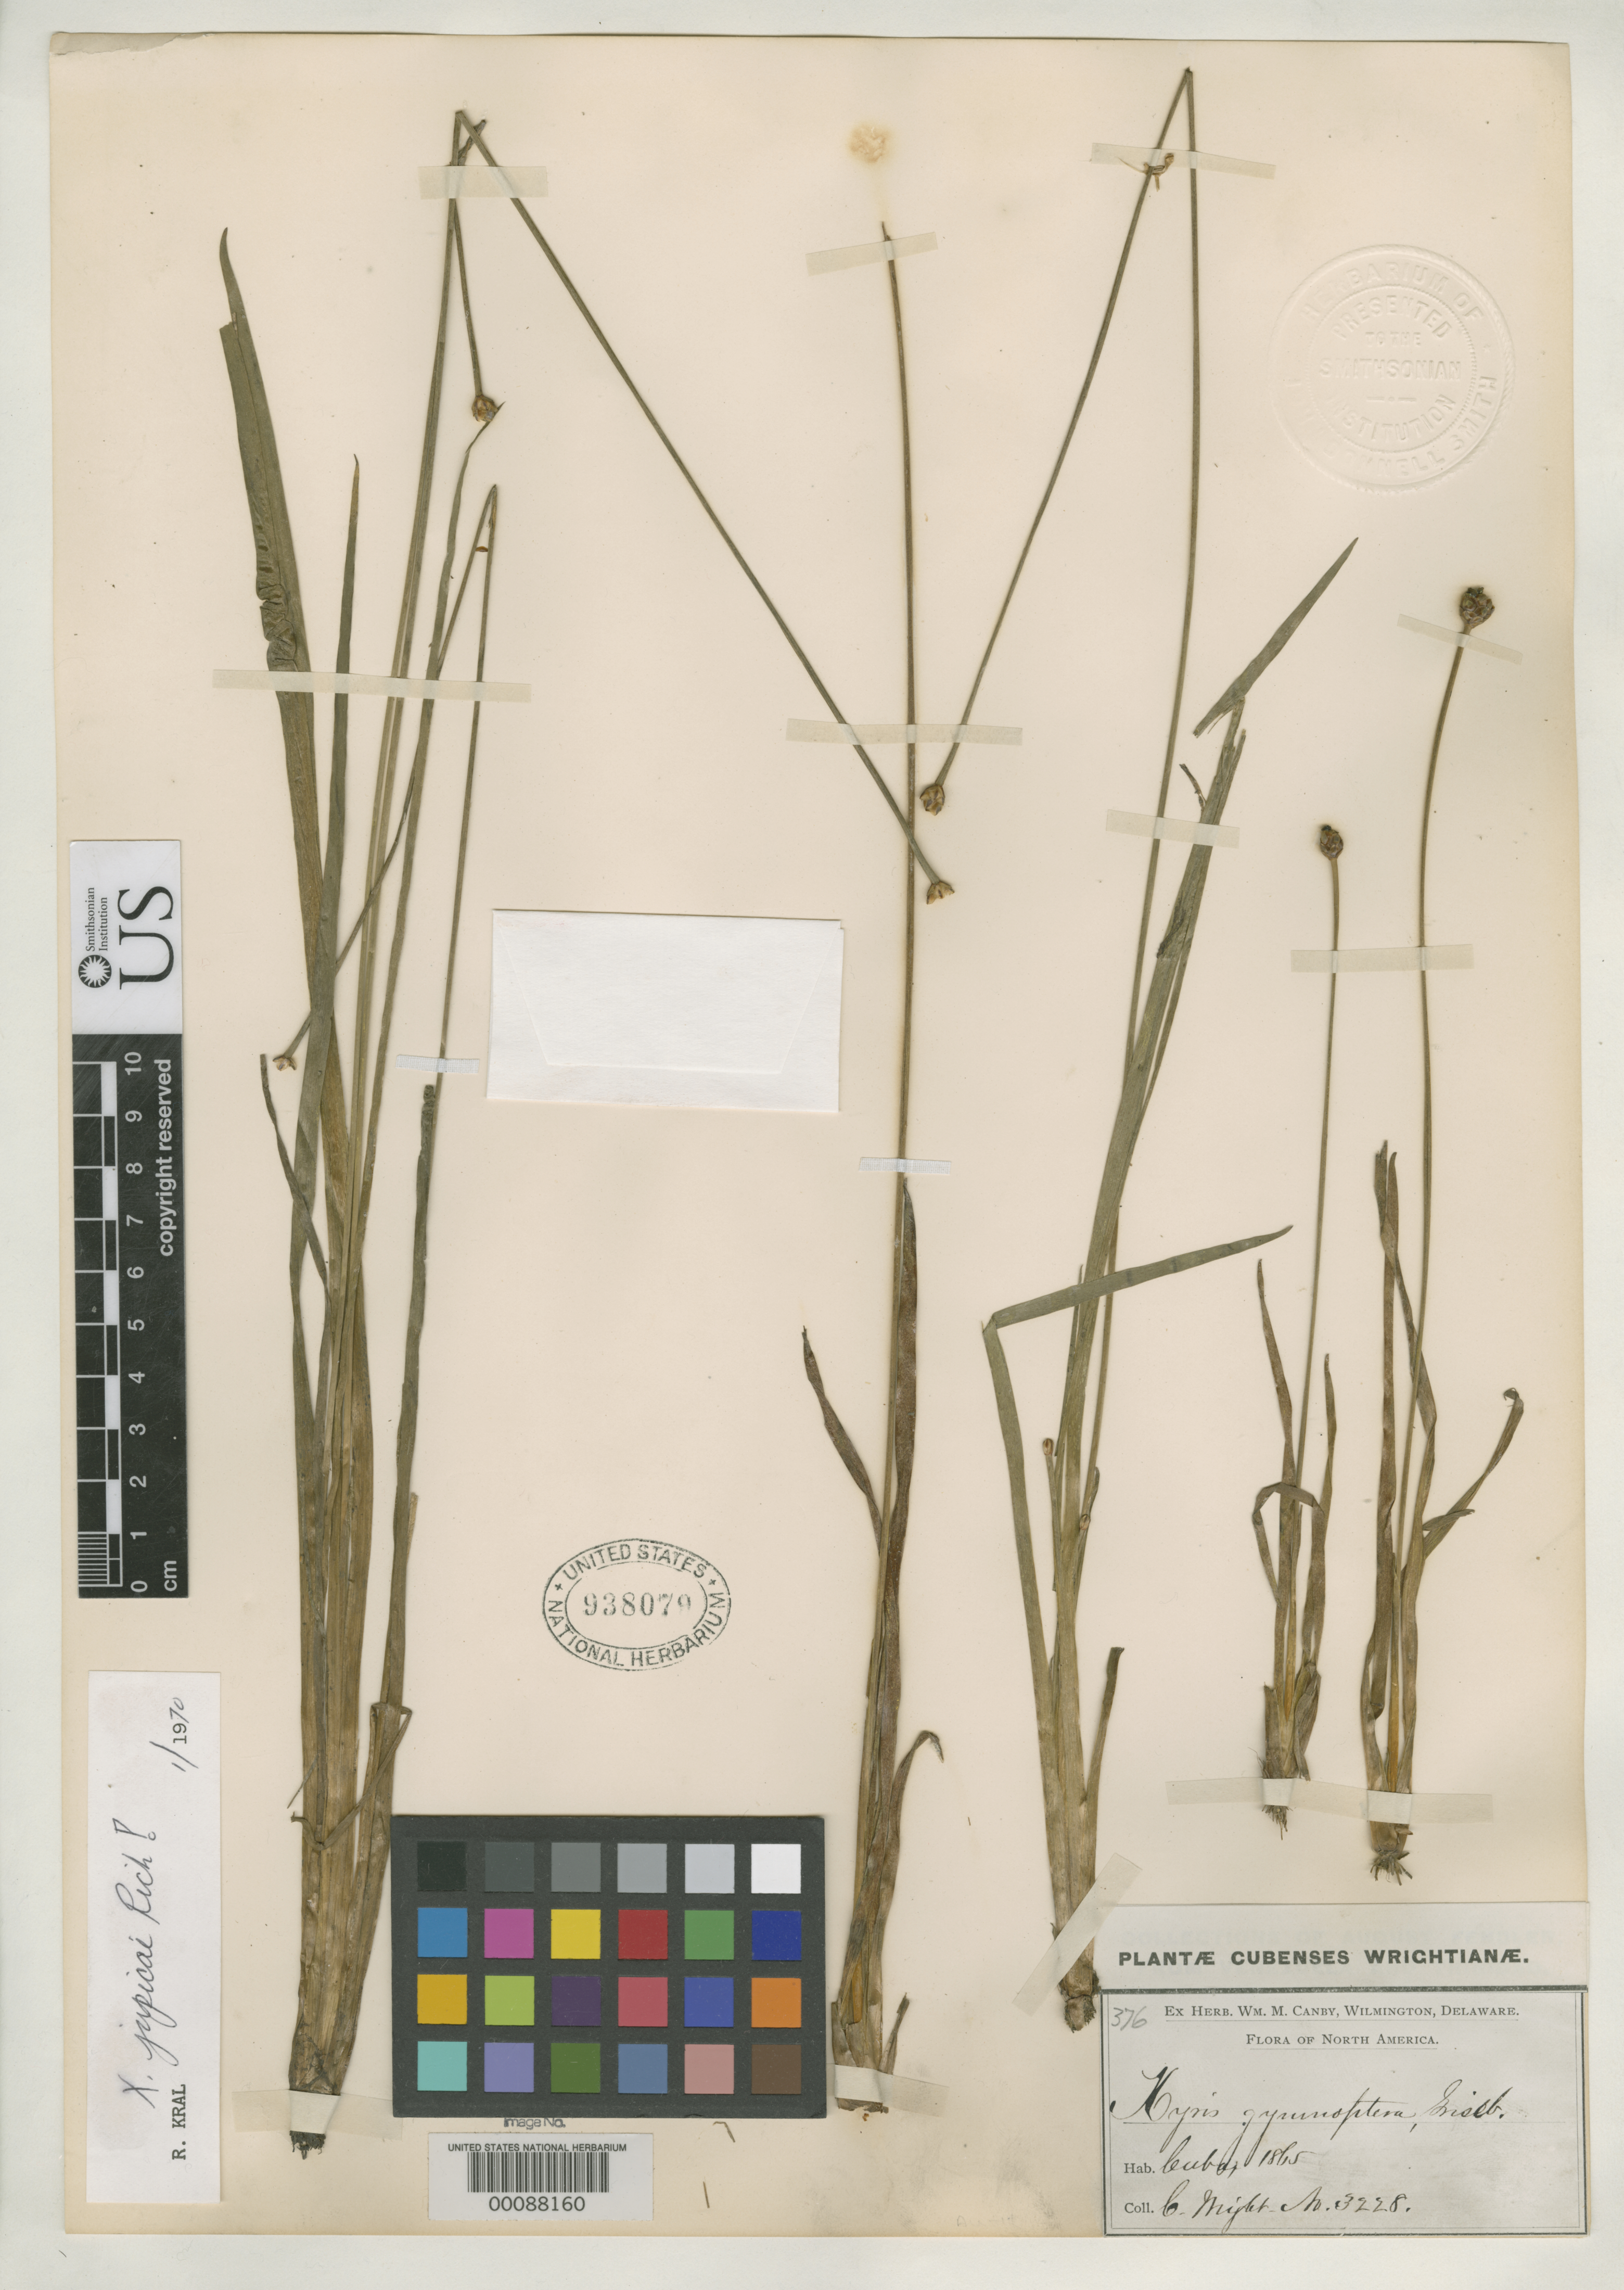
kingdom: Plantae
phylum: Tracheophyta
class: Liliopsida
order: Poales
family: Xyridaceae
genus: Xyris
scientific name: Xyris gymnoptera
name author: Griseb.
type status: Isotype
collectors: C. Wright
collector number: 3228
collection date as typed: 1865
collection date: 1865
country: Cuba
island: Greater Antilles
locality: Western section.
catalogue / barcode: US 938079